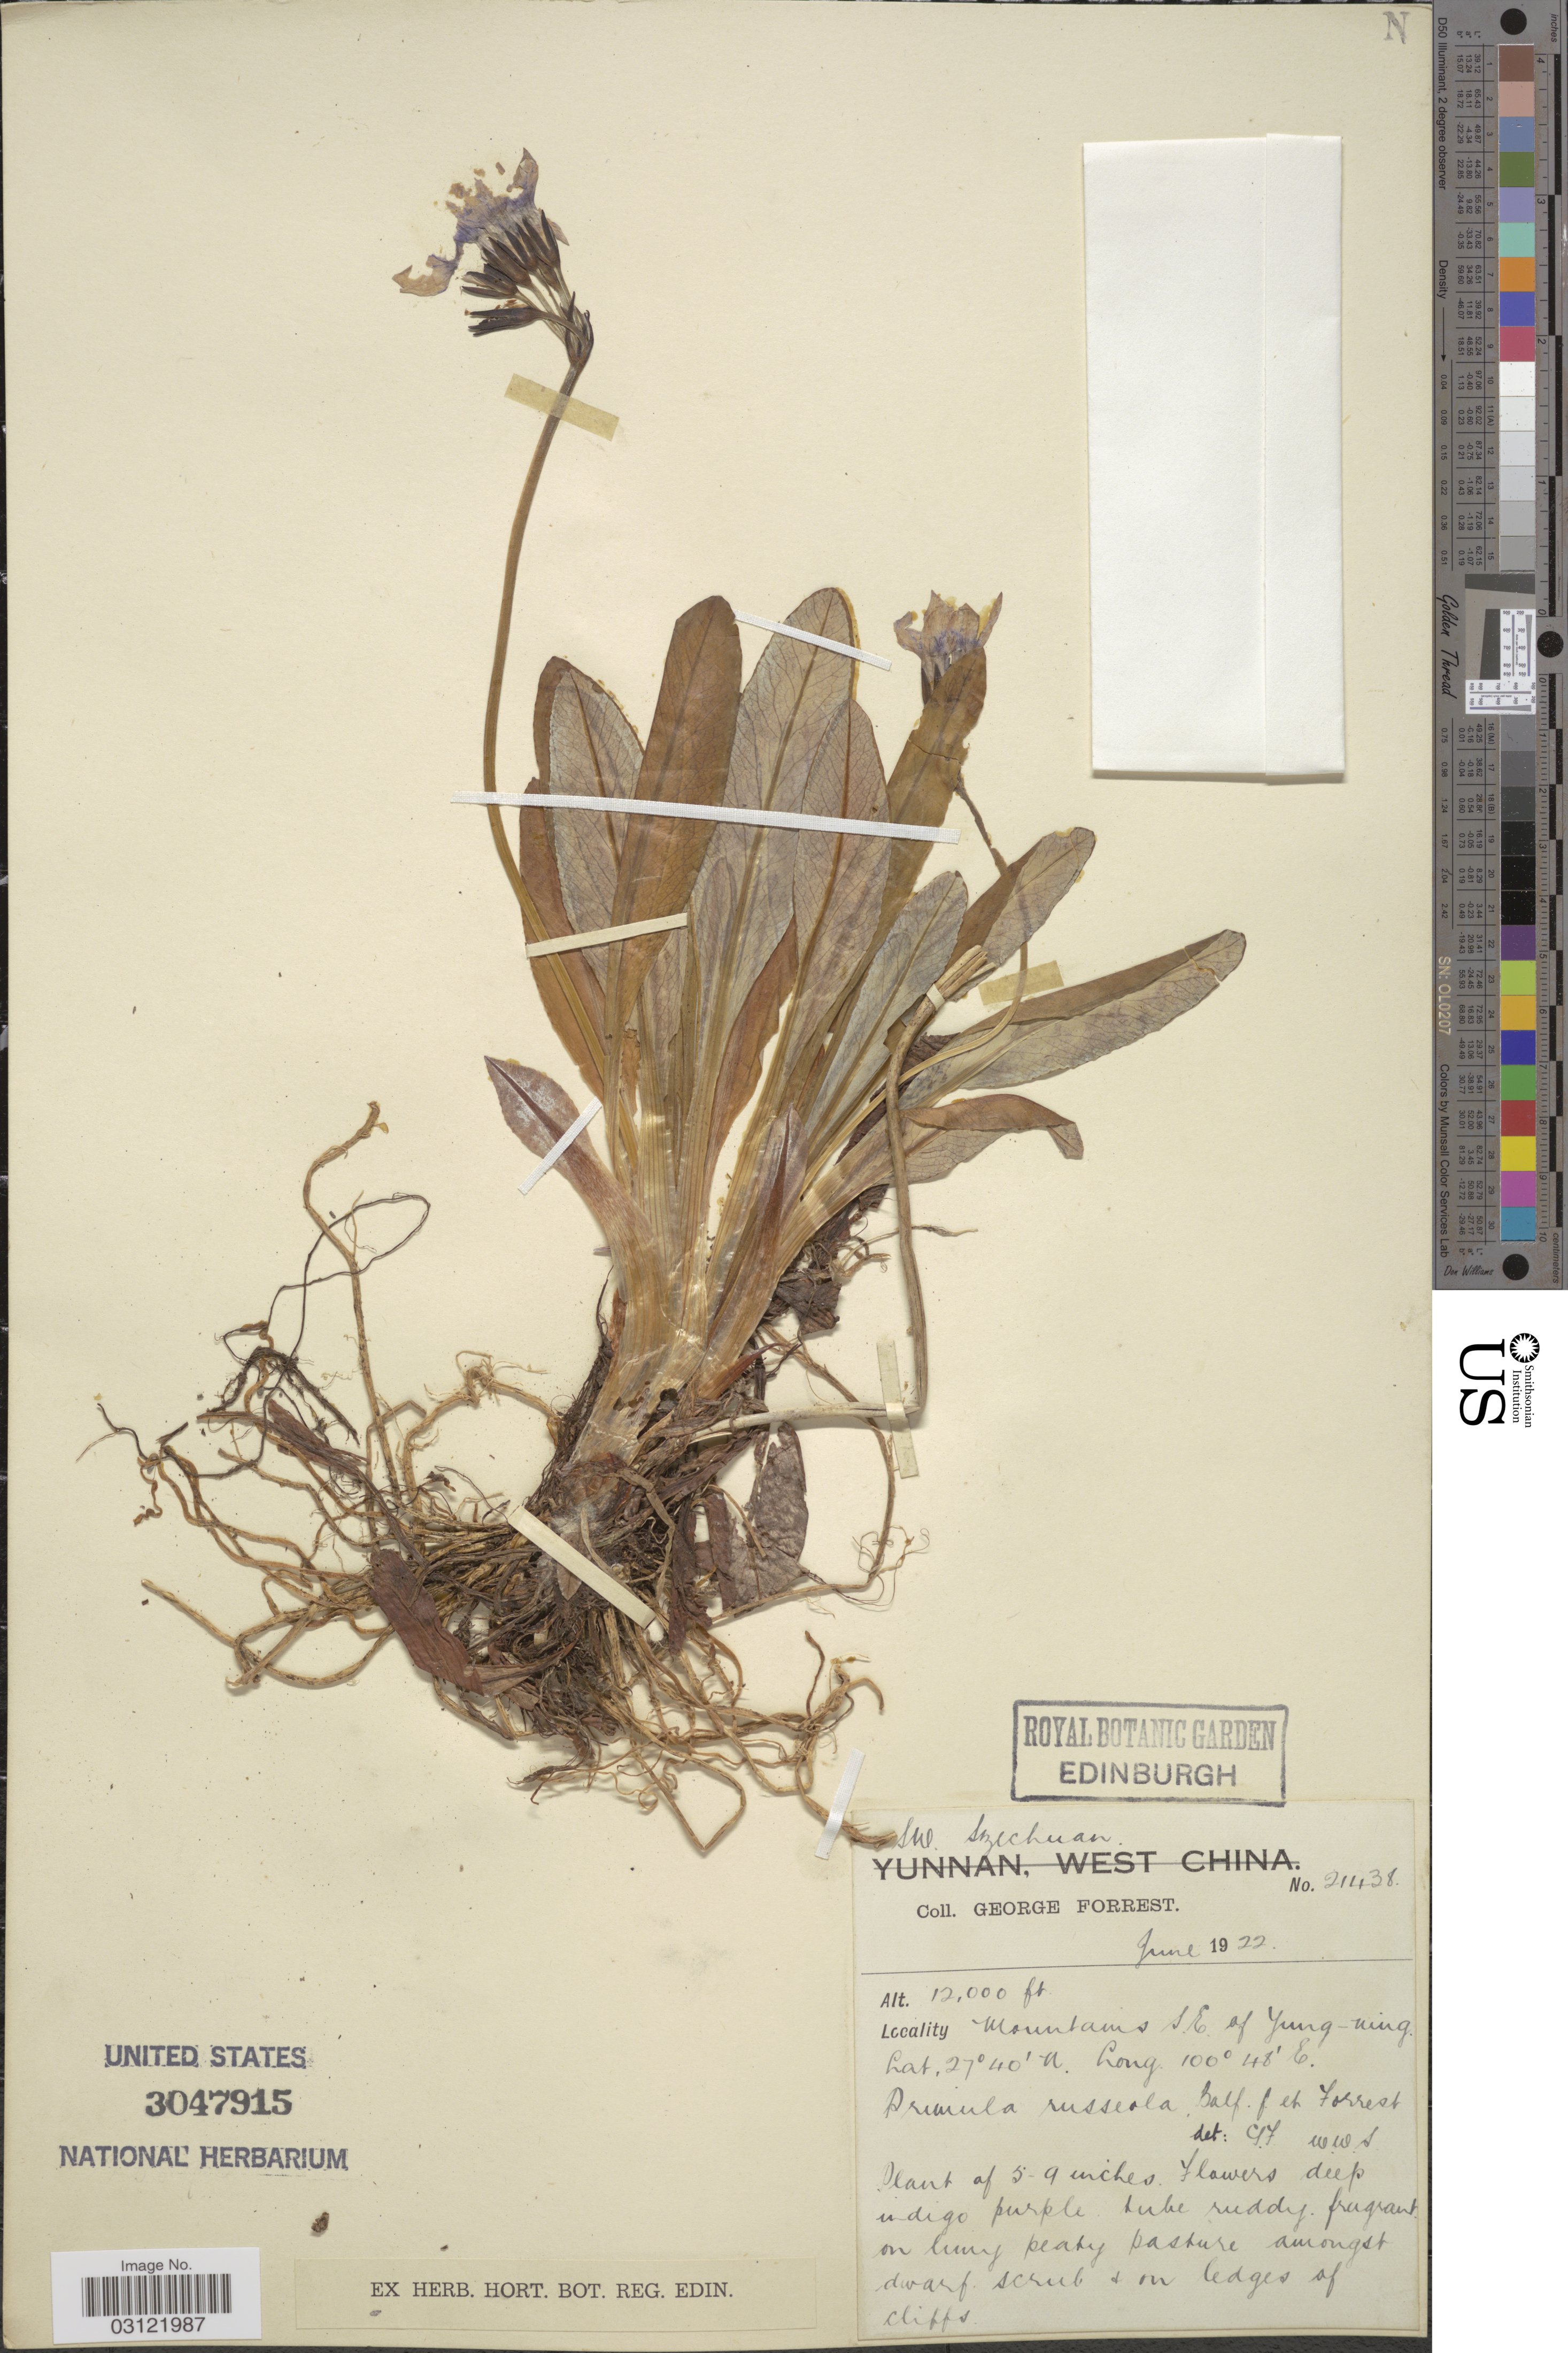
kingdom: Plantae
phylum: Tracheophyta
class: Magnoliopsida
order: Ericales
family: Primulaceae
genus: Primula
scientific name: Primula russeola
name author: Balf. f. & Forrest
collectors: G. Forrest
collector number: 21438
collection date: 1922-06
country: China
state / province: Sichuan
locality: S.W. Szechuan. Mountains S.E. of Yung-Ning .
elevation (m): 3658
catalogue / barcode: US 3047915